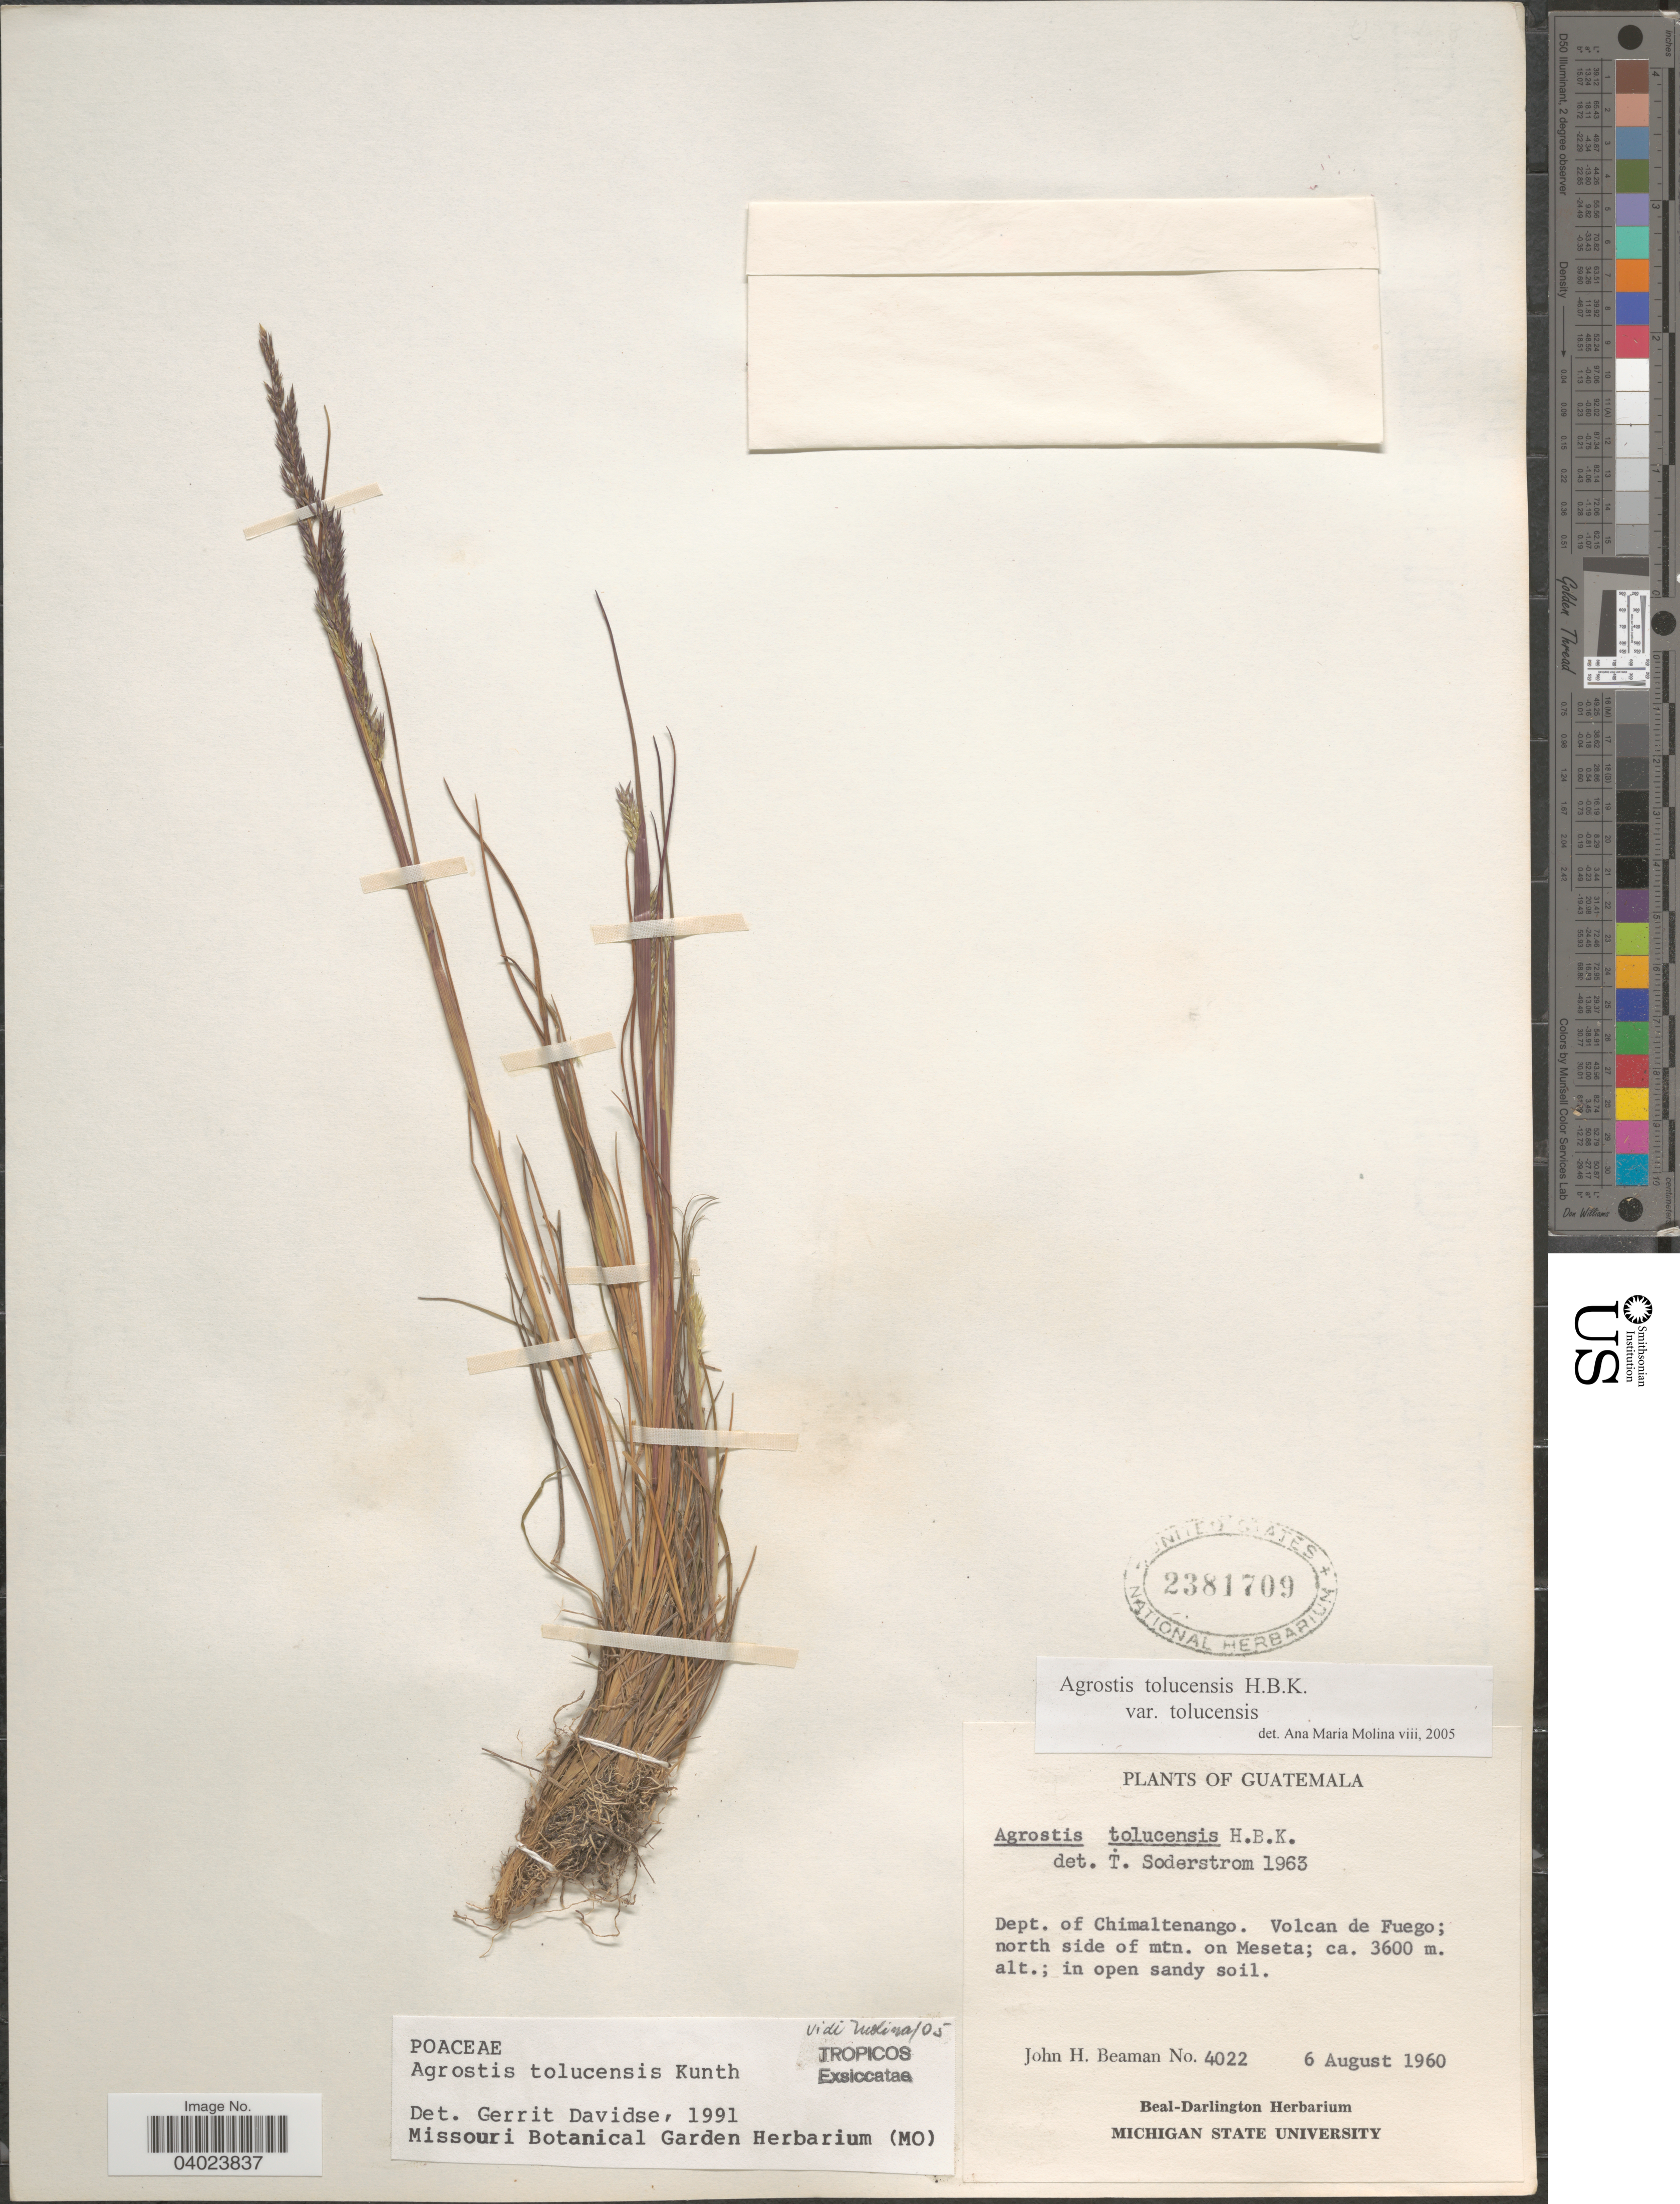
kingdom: Plantae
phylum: Tracheophyta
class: Liliopsida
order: Poales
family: Poaceae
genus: Agrostis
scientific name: Agrostis tolucensis Kunth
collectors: J. H. Beaman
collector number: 4022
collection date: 1960-08-06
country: Guatemala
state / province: Chimaltenango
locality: Dept. of Chimaltenango. Volcan de Fuego; north side of mtn. on Meseta.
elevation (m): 3600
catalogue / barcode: US 2381709